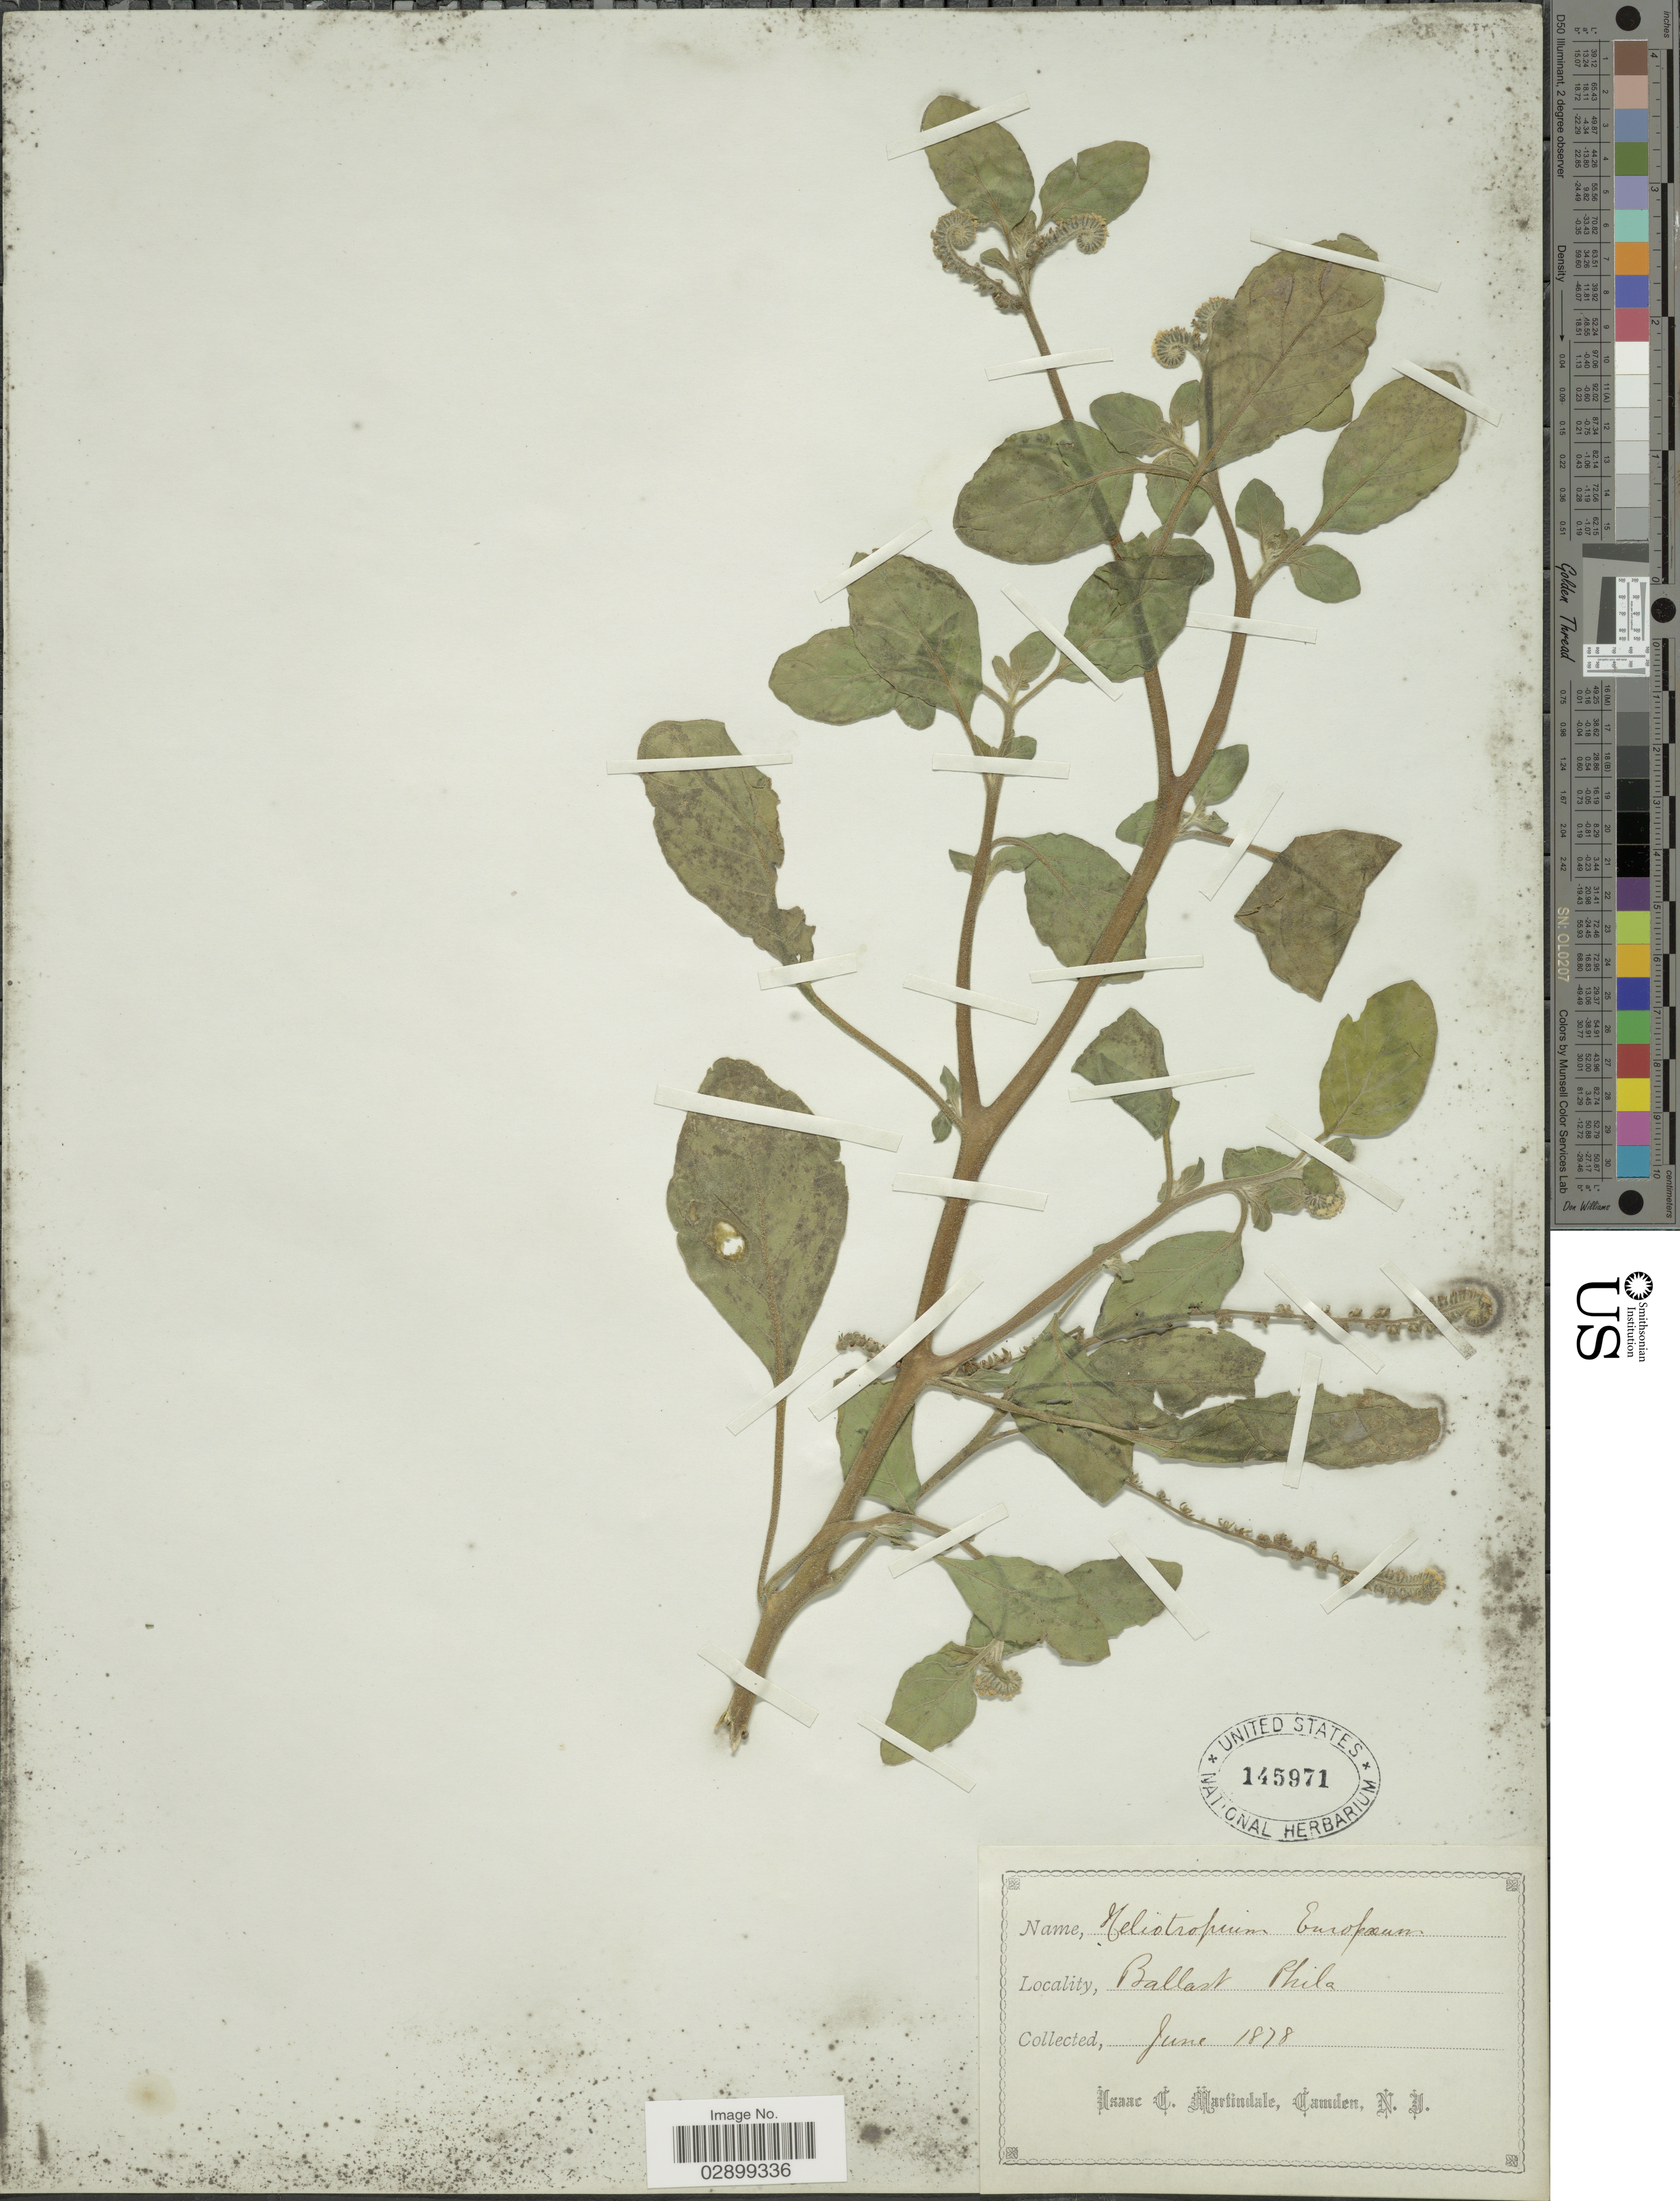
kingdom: Plantae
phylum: Tracheophyta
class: Magnoliopsida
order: Boraginales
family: Heliotropiaceae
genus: Heliotropium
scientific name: Heliotropium europaeum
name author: L.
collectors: I. C. Martindale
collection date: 1878-06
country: United States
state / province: New York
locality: Ballast Phila.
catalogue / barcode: US 145971